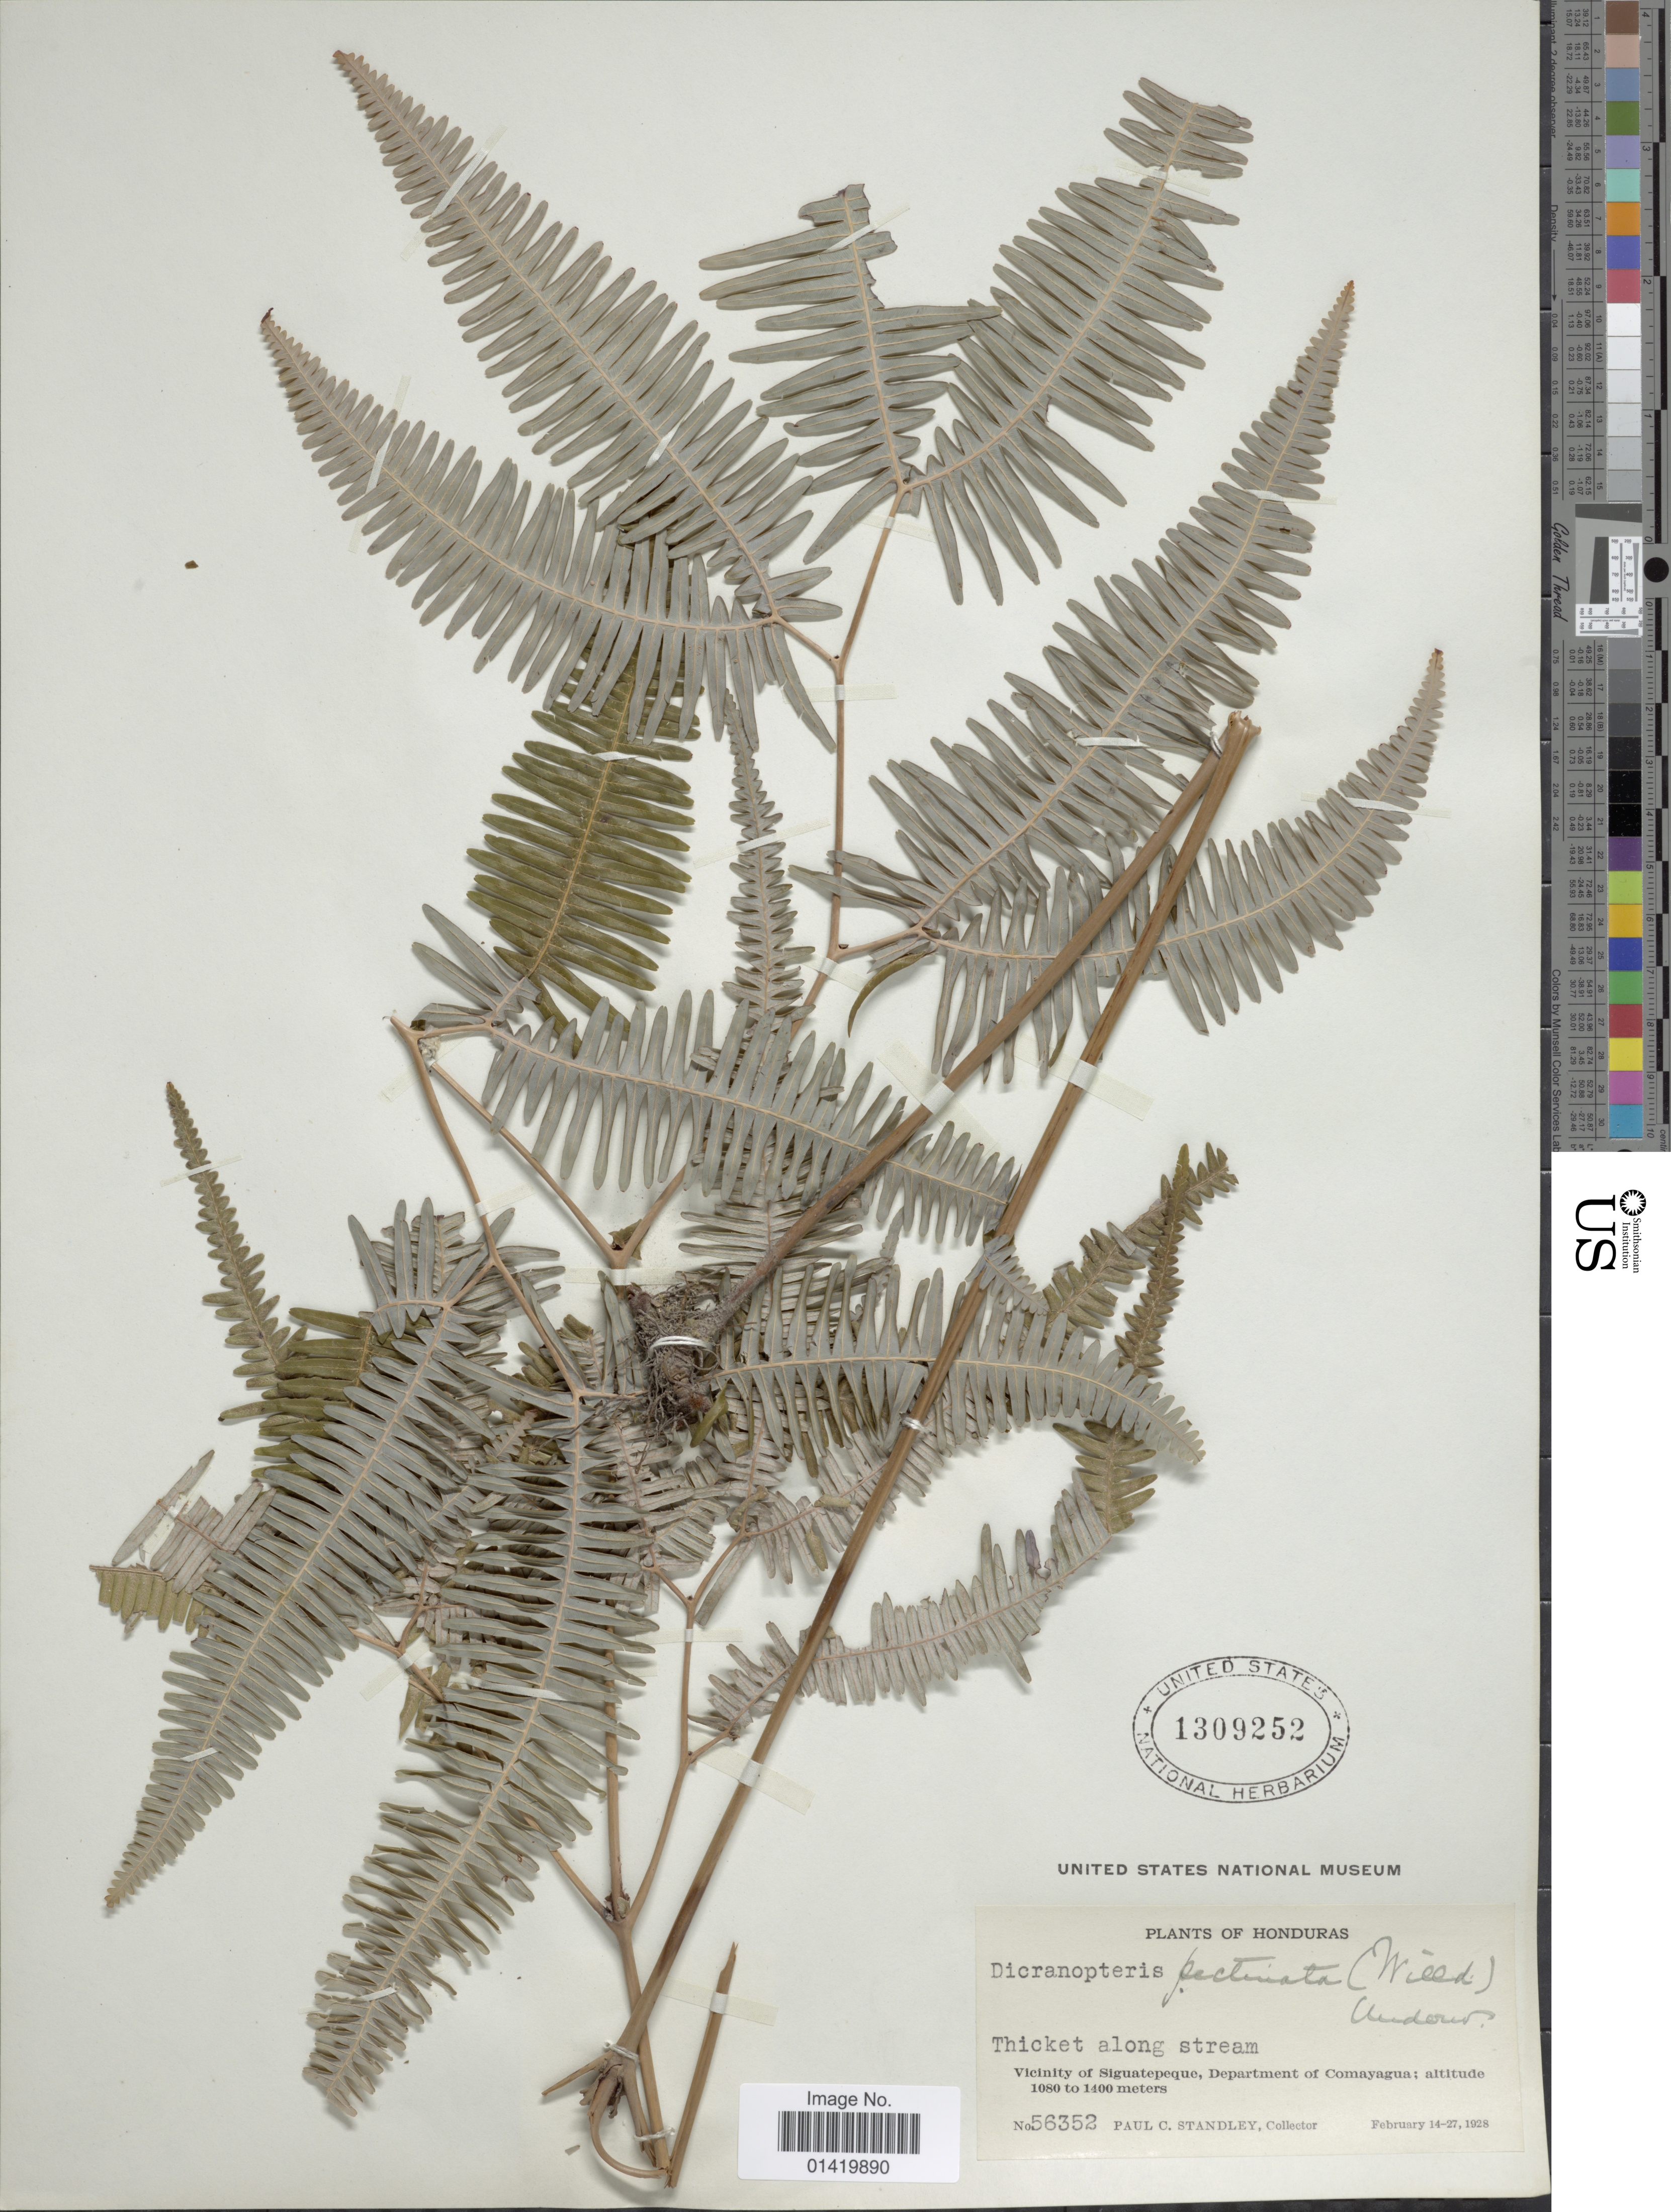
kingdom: Plantae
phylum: Tracheophyta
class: Polypodiopsida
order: Gleicheniales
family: Gleicheniaceae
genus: Gleichenella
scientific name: Gleichenella pectinata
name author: (Willd.) Ching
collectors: P. C. Standley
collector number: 56352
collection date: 1928-02-14/1928-02-27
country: Honduras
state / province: Comayagua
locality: Vicinity of Siguatepque,Department of Comayagua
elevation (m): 1080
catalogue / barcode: US 1309252